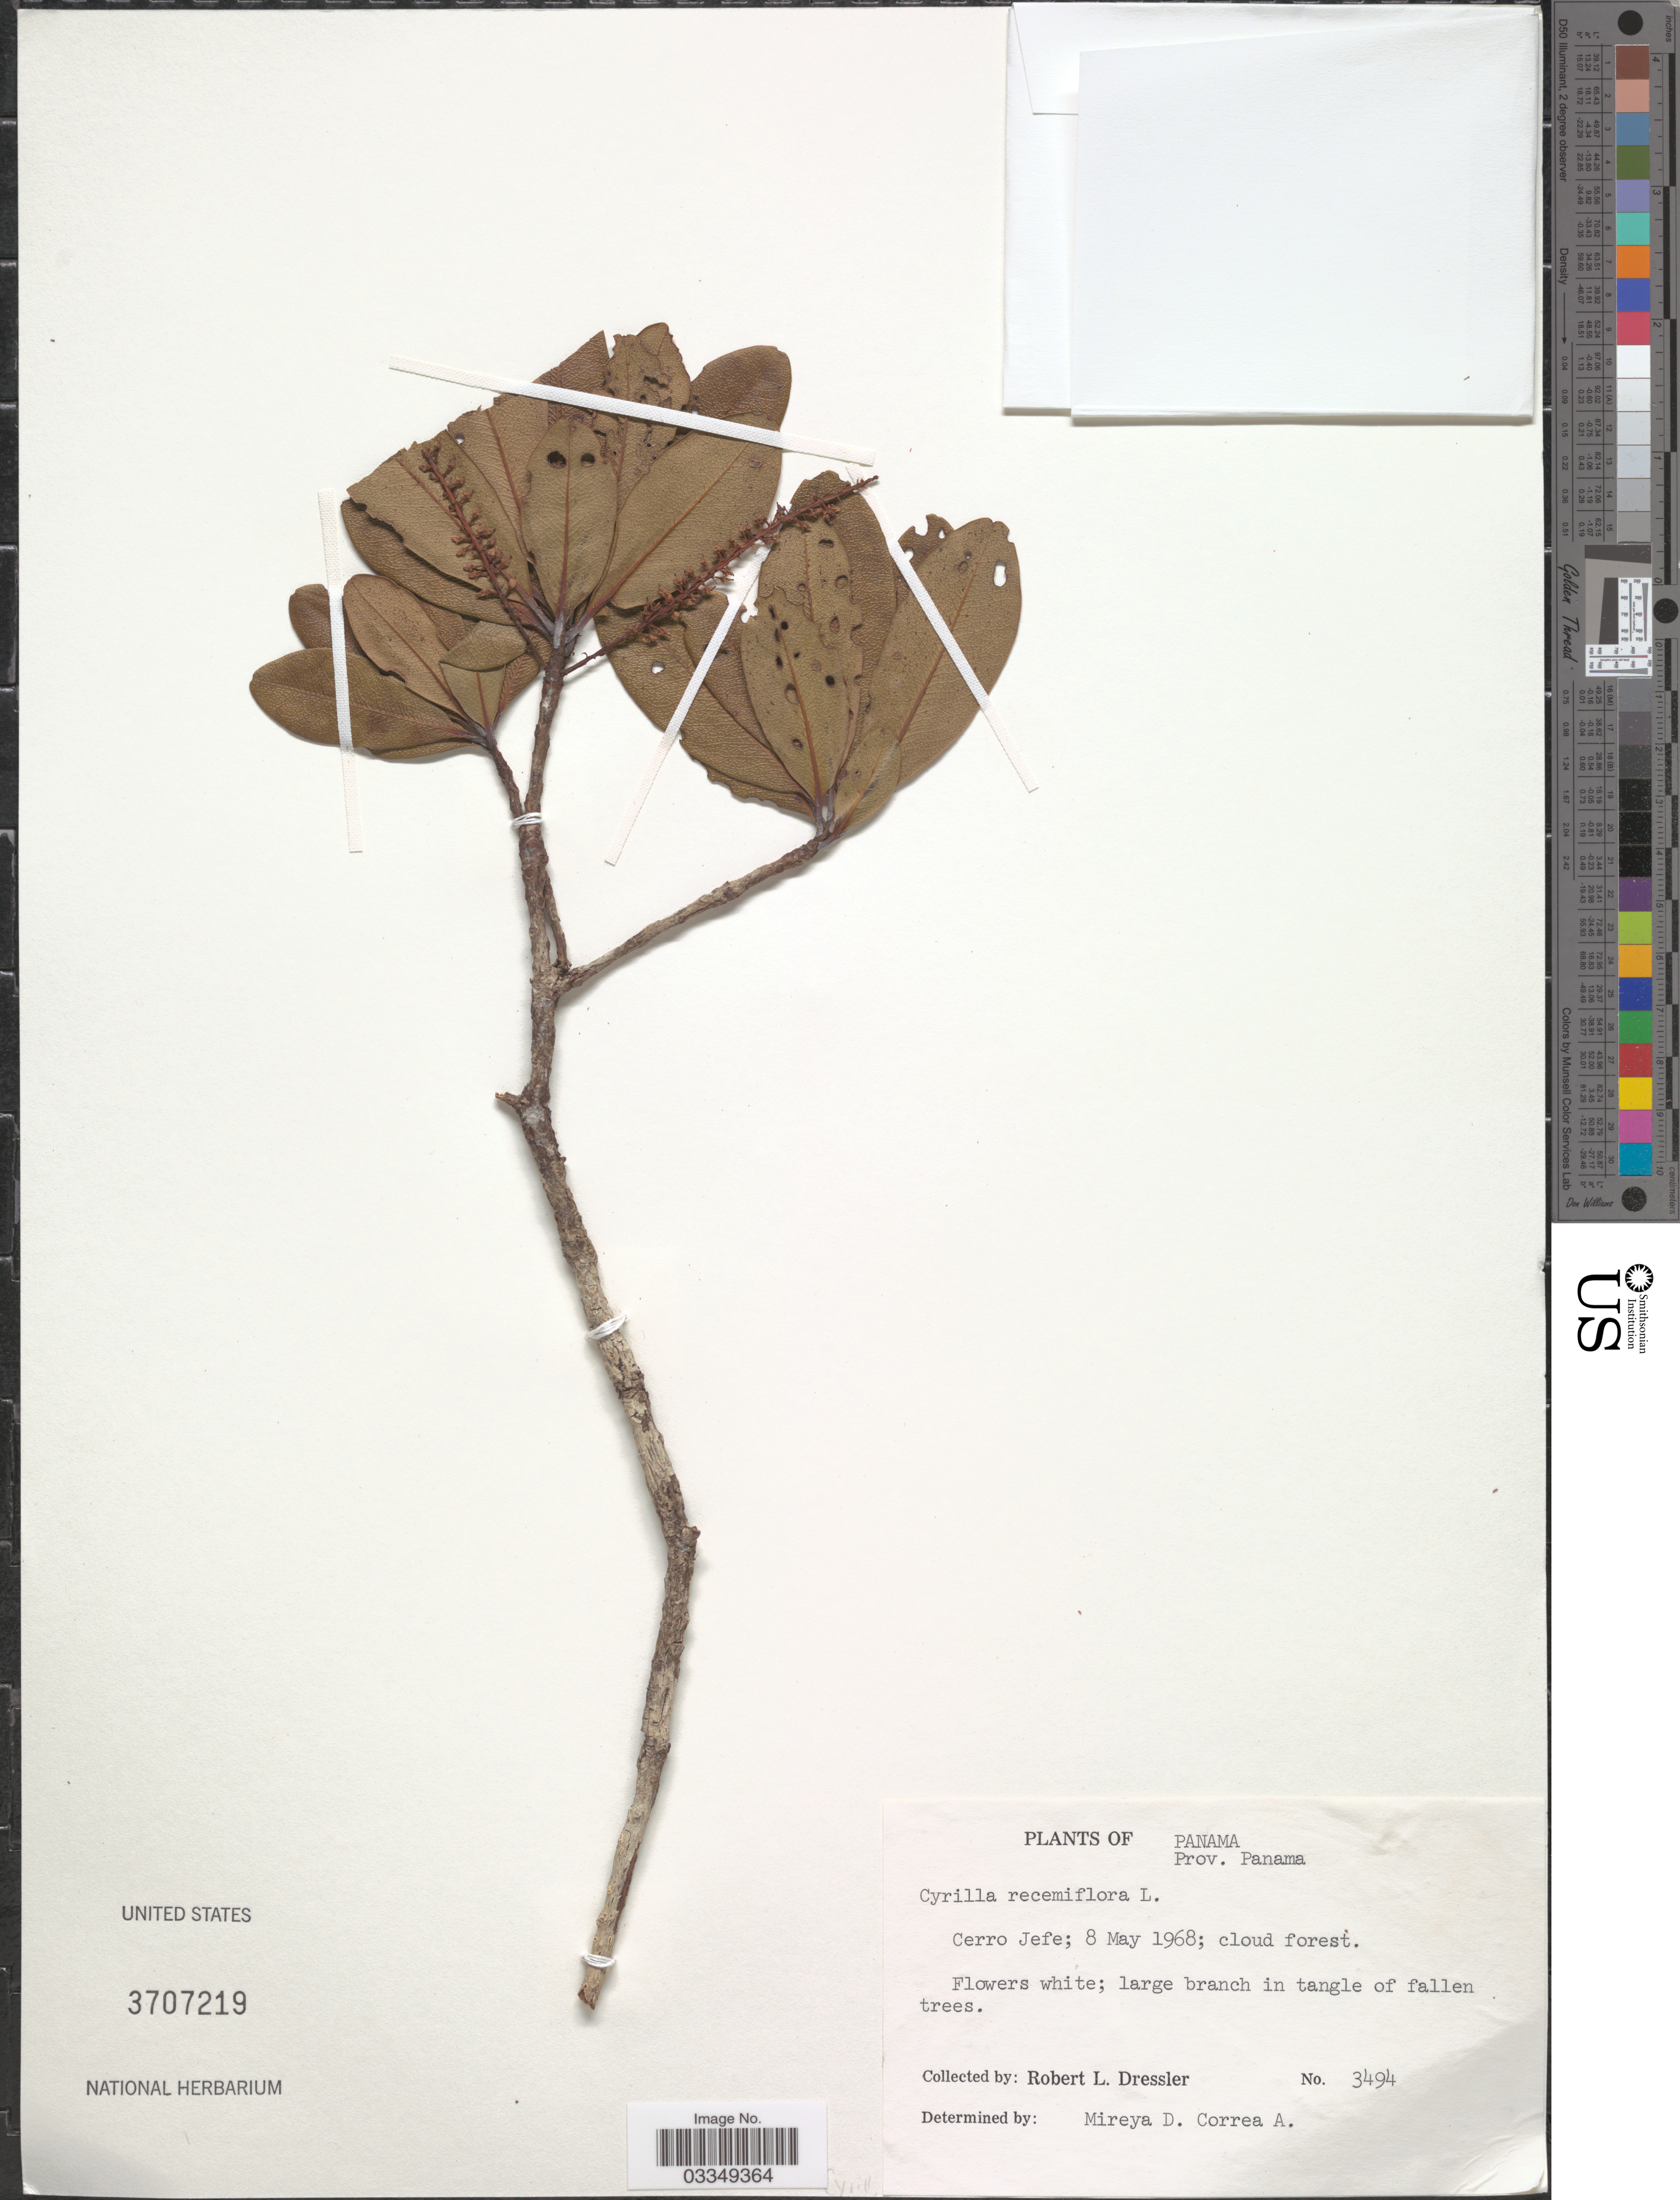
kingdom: Plantae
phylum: Tracheophyta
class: Magnoliopsida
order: Ericales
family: Cyrillaceae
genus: Cyrilla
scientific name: Cyrilla sp.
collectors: R. Dressler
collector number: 3494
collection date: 1968-05-08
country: Panama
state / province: Panamá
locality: Cerro Jefe.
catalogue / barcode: US 3707219